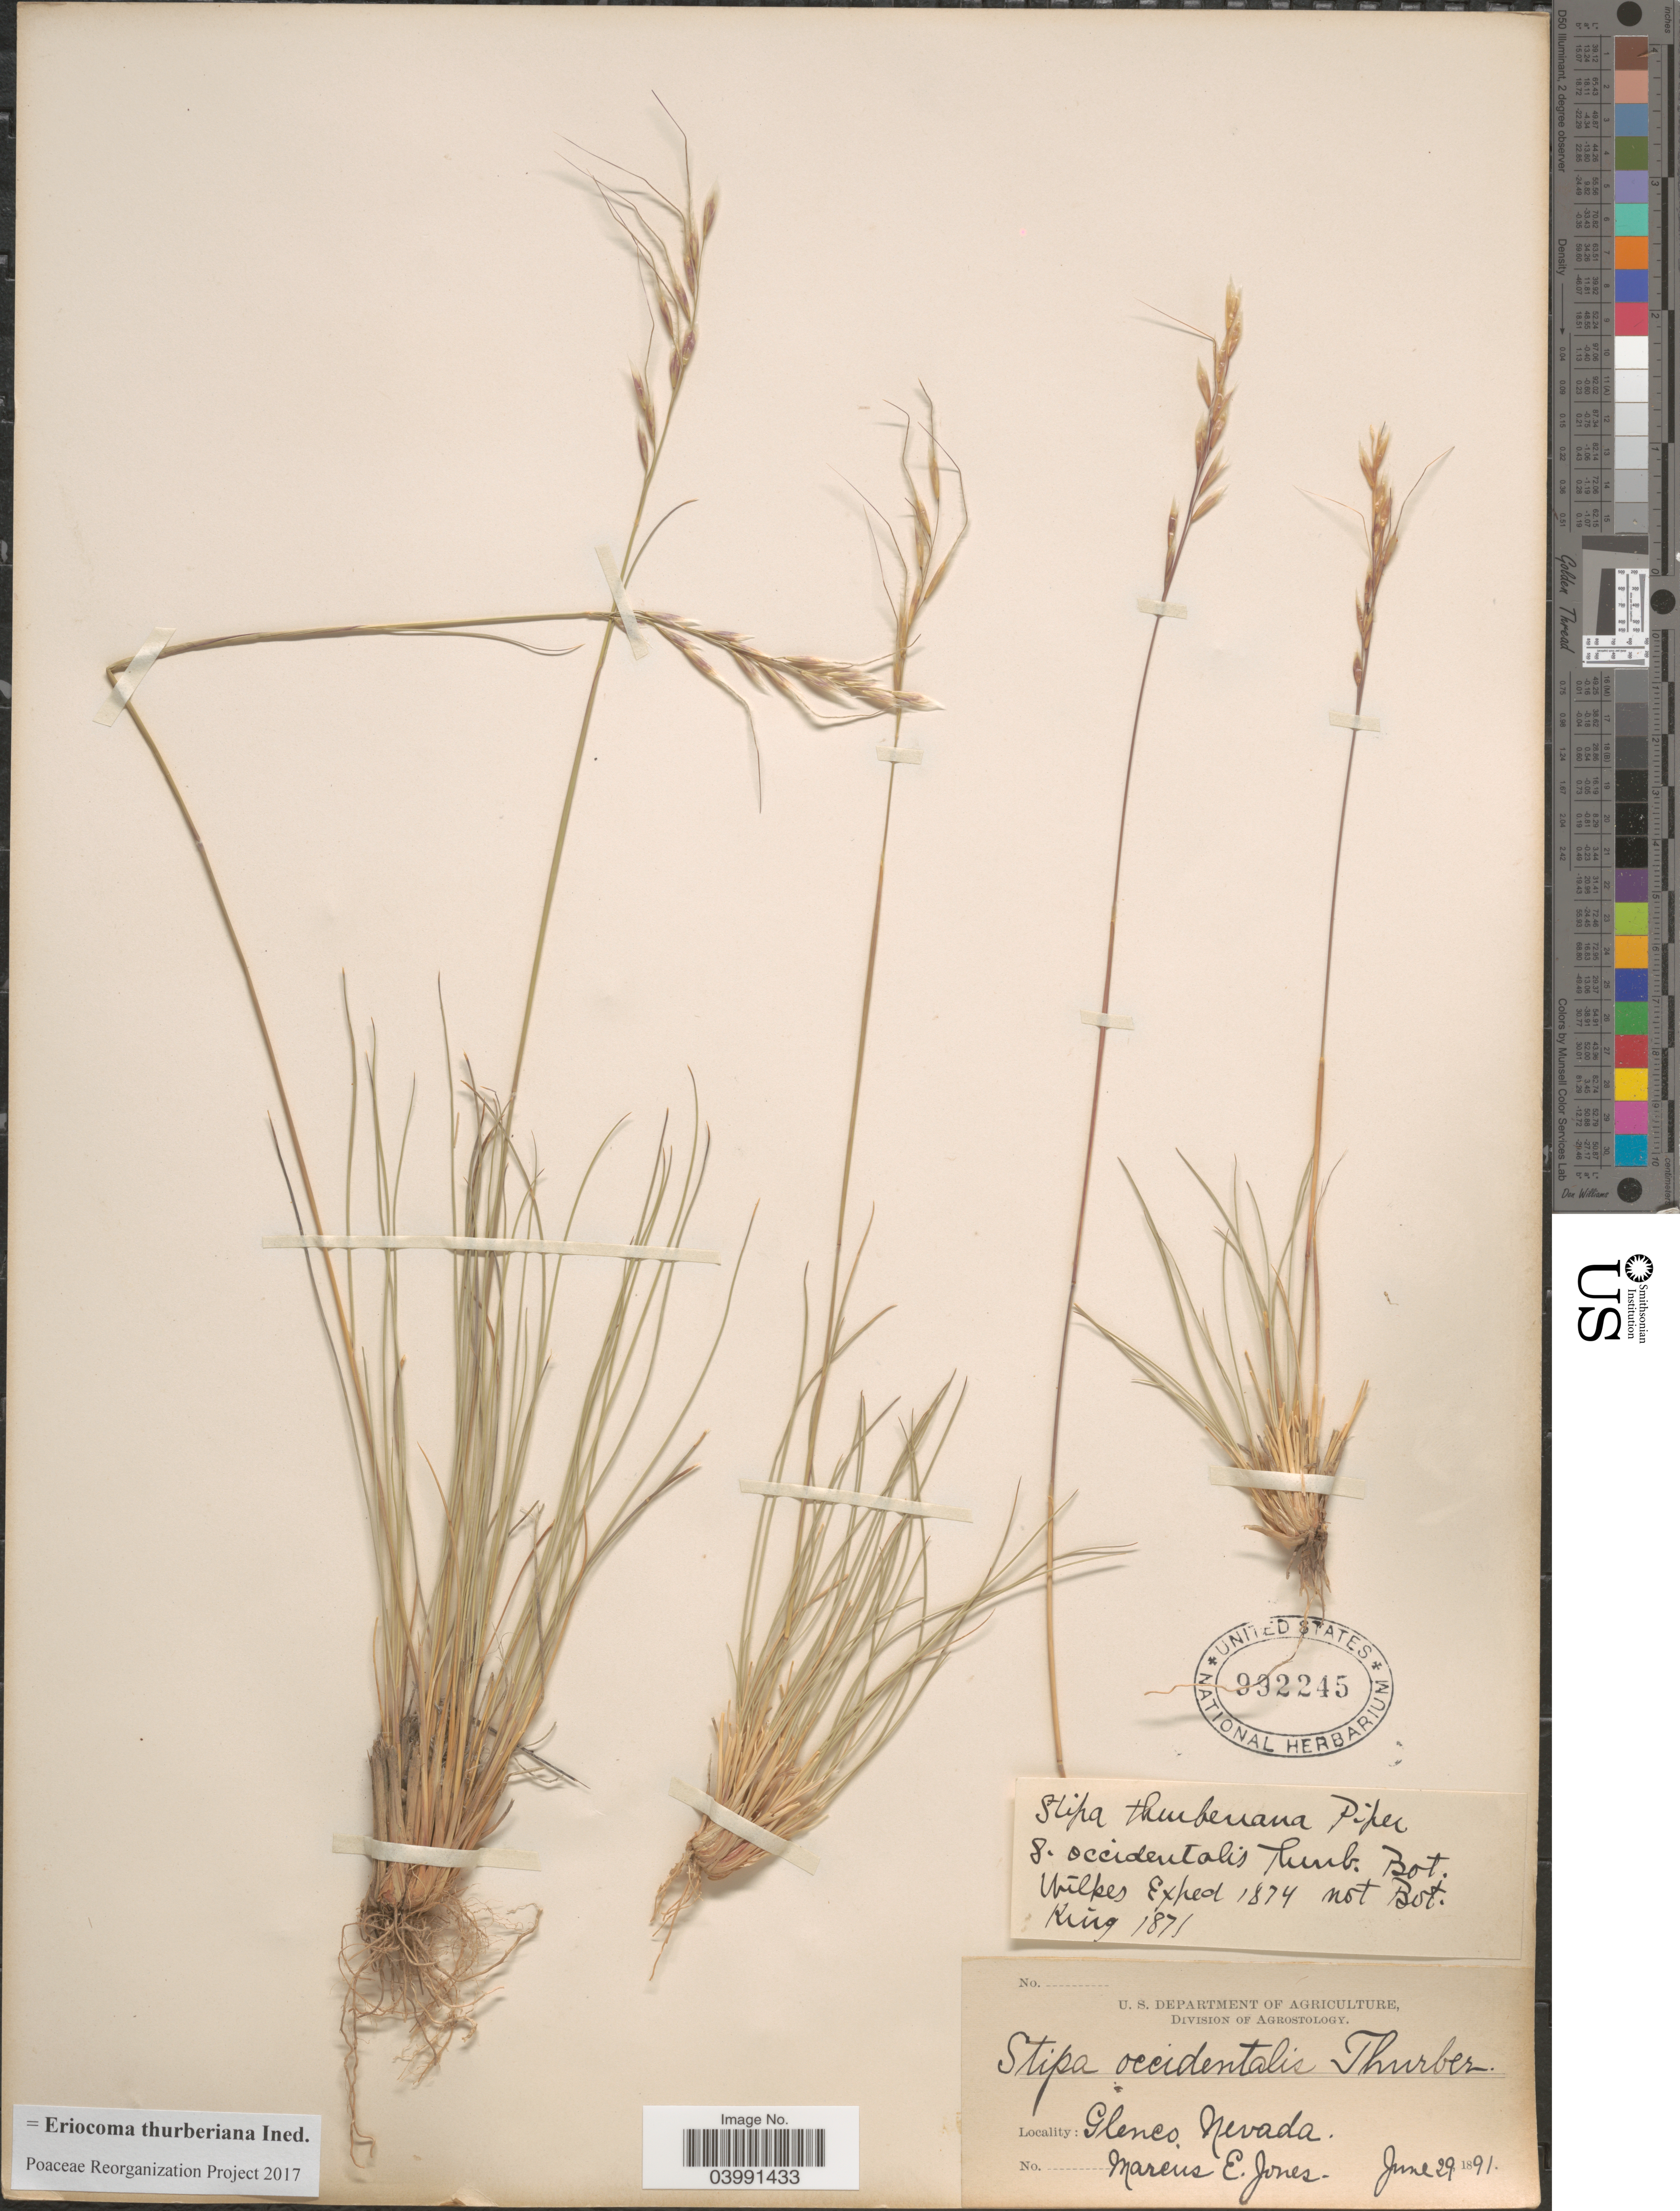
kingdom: Plantae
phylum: Tracheophyta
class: Liliopsida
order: Poales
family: Poaceae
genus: Eriocoma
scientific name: Eriocoma thurberiana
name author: (Piper) Romasch.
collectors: M. E. Jones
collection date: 1891-06-29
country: United States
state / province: Nevada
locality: Glenco.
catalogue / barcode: US 992245